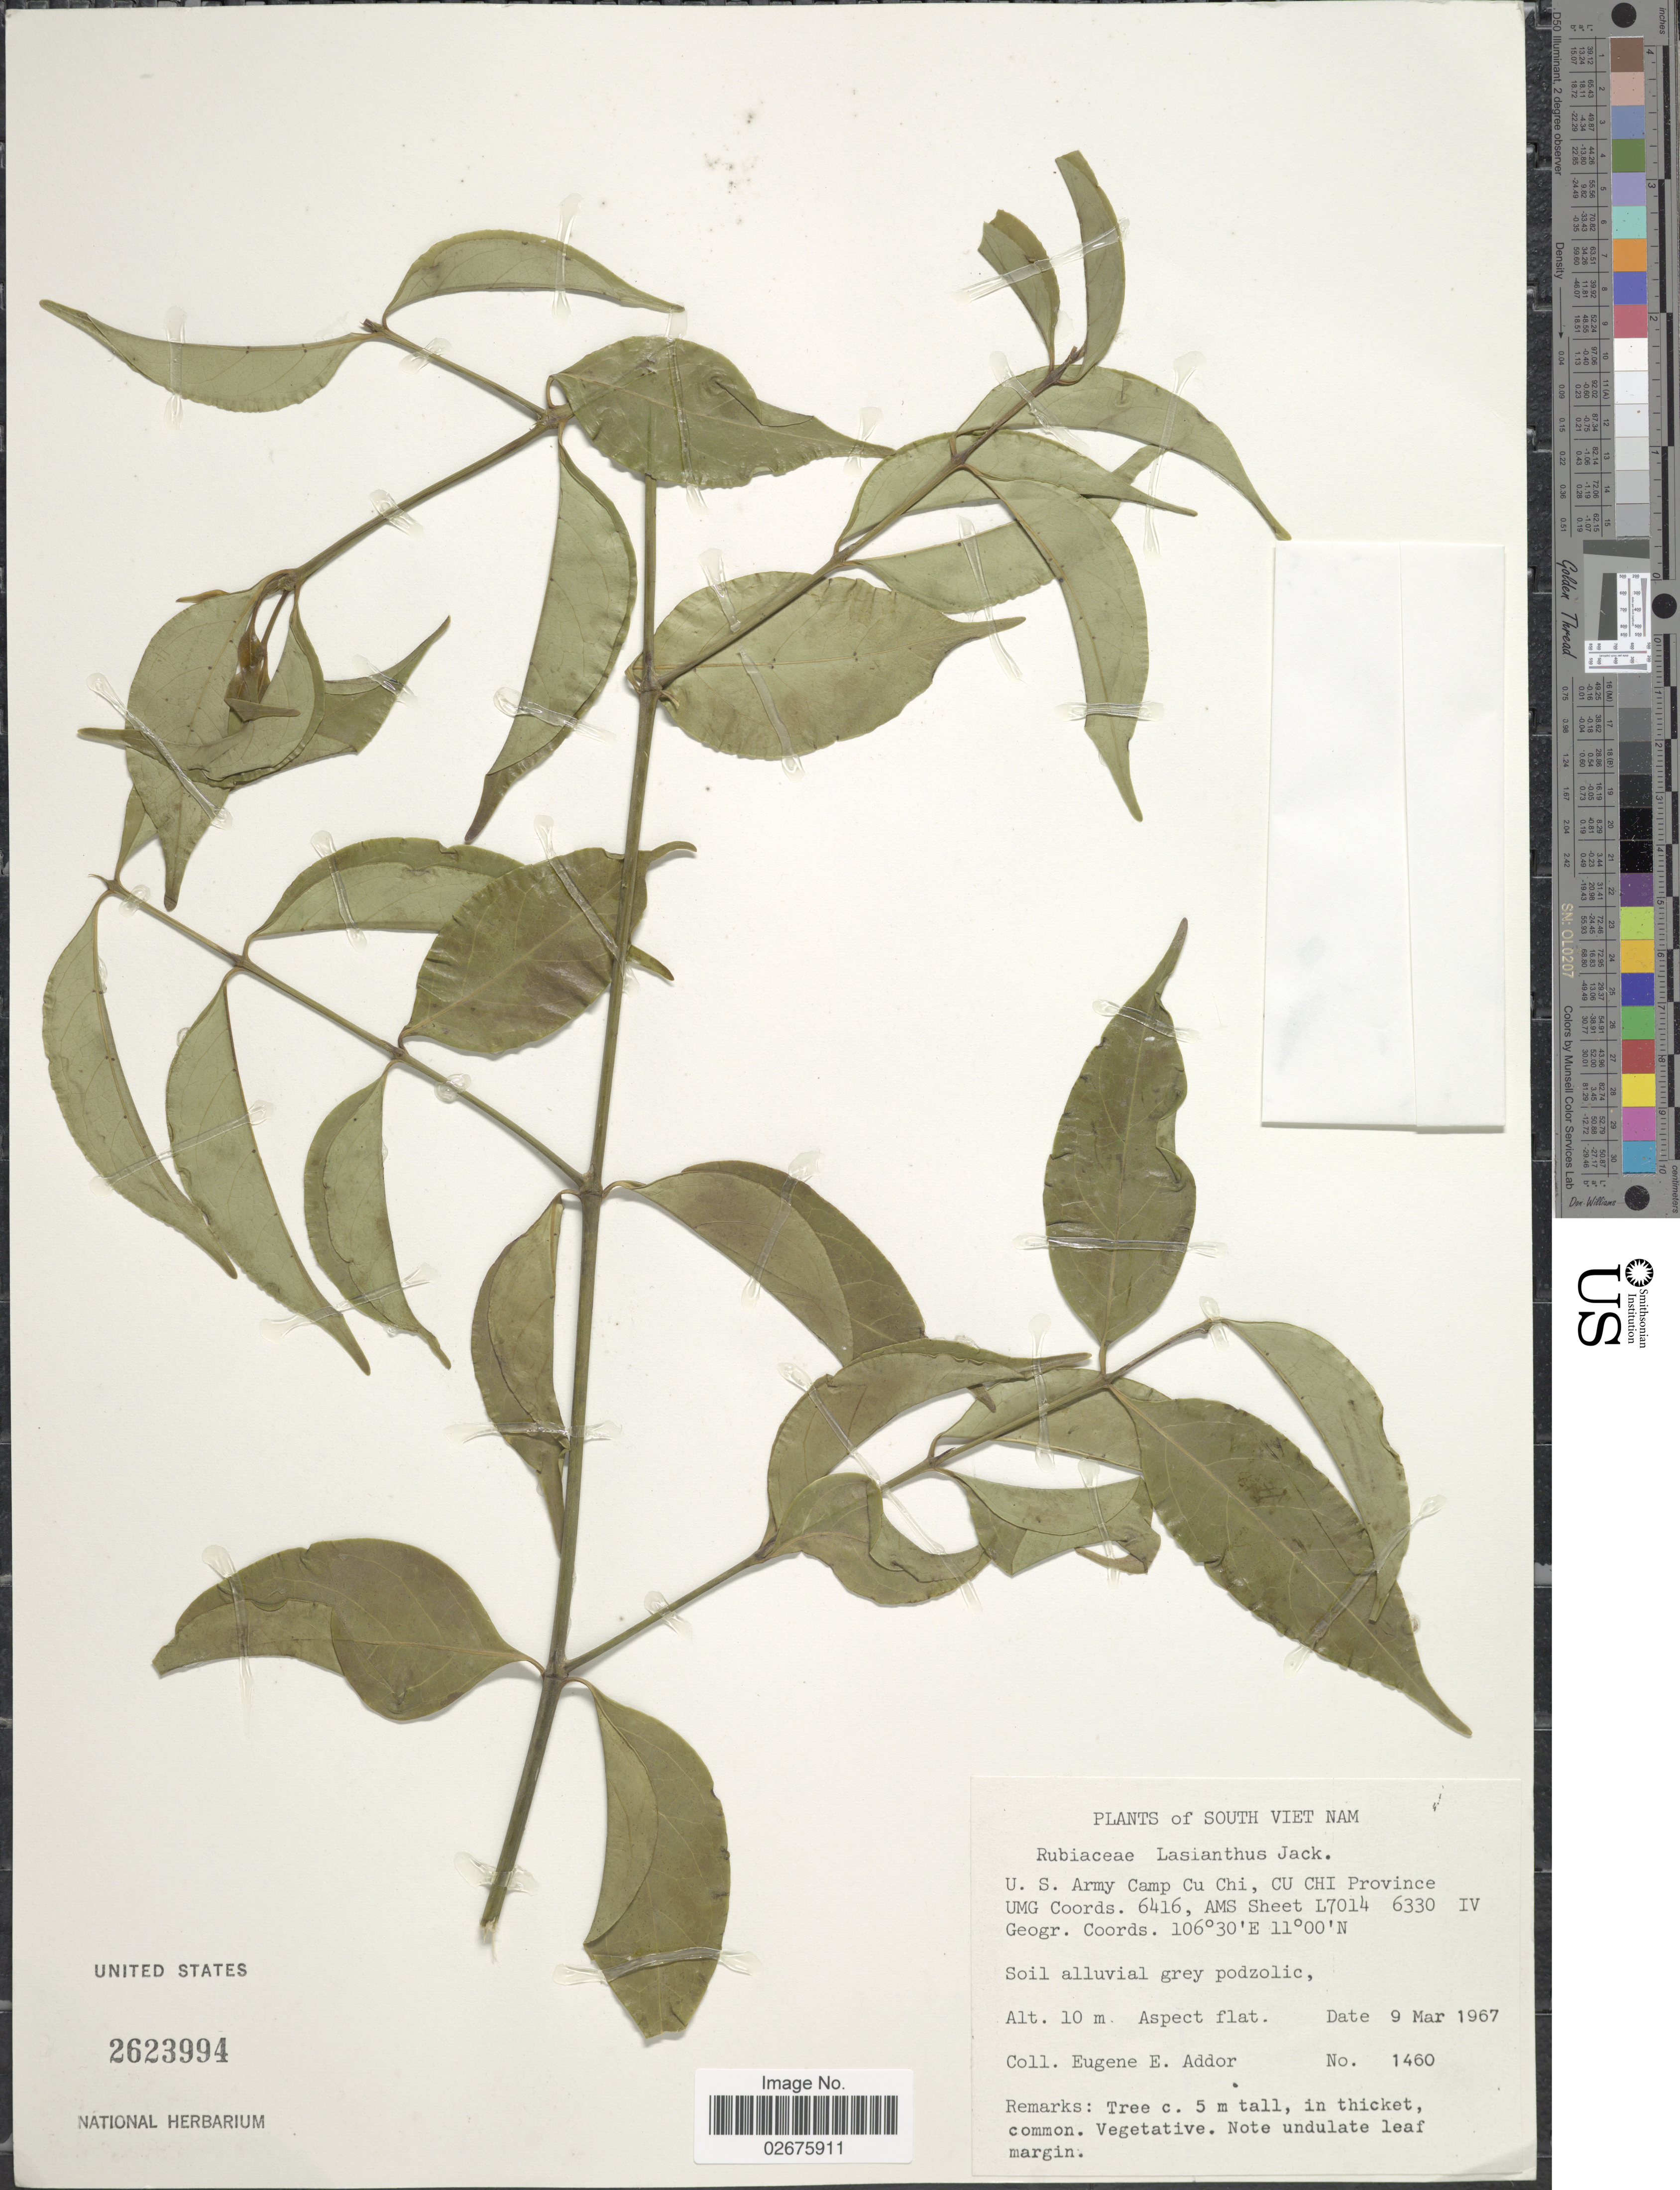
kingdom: Plantae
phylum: Tracheophyta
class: Magnoliopsida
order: Gentianales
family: Rubiaceae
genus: Lasianthus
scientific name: Lasianthus sp.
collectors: E. E. Addor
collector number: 1460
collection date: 1967-03-09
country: Vietnam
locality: South Viet Nam, U.S. Army Camp Cu Chi, Cu Chi Province, UMG Coords. 6416 AMS Sheet L7014 6330 IV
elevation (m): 10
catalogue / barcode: US 2623994